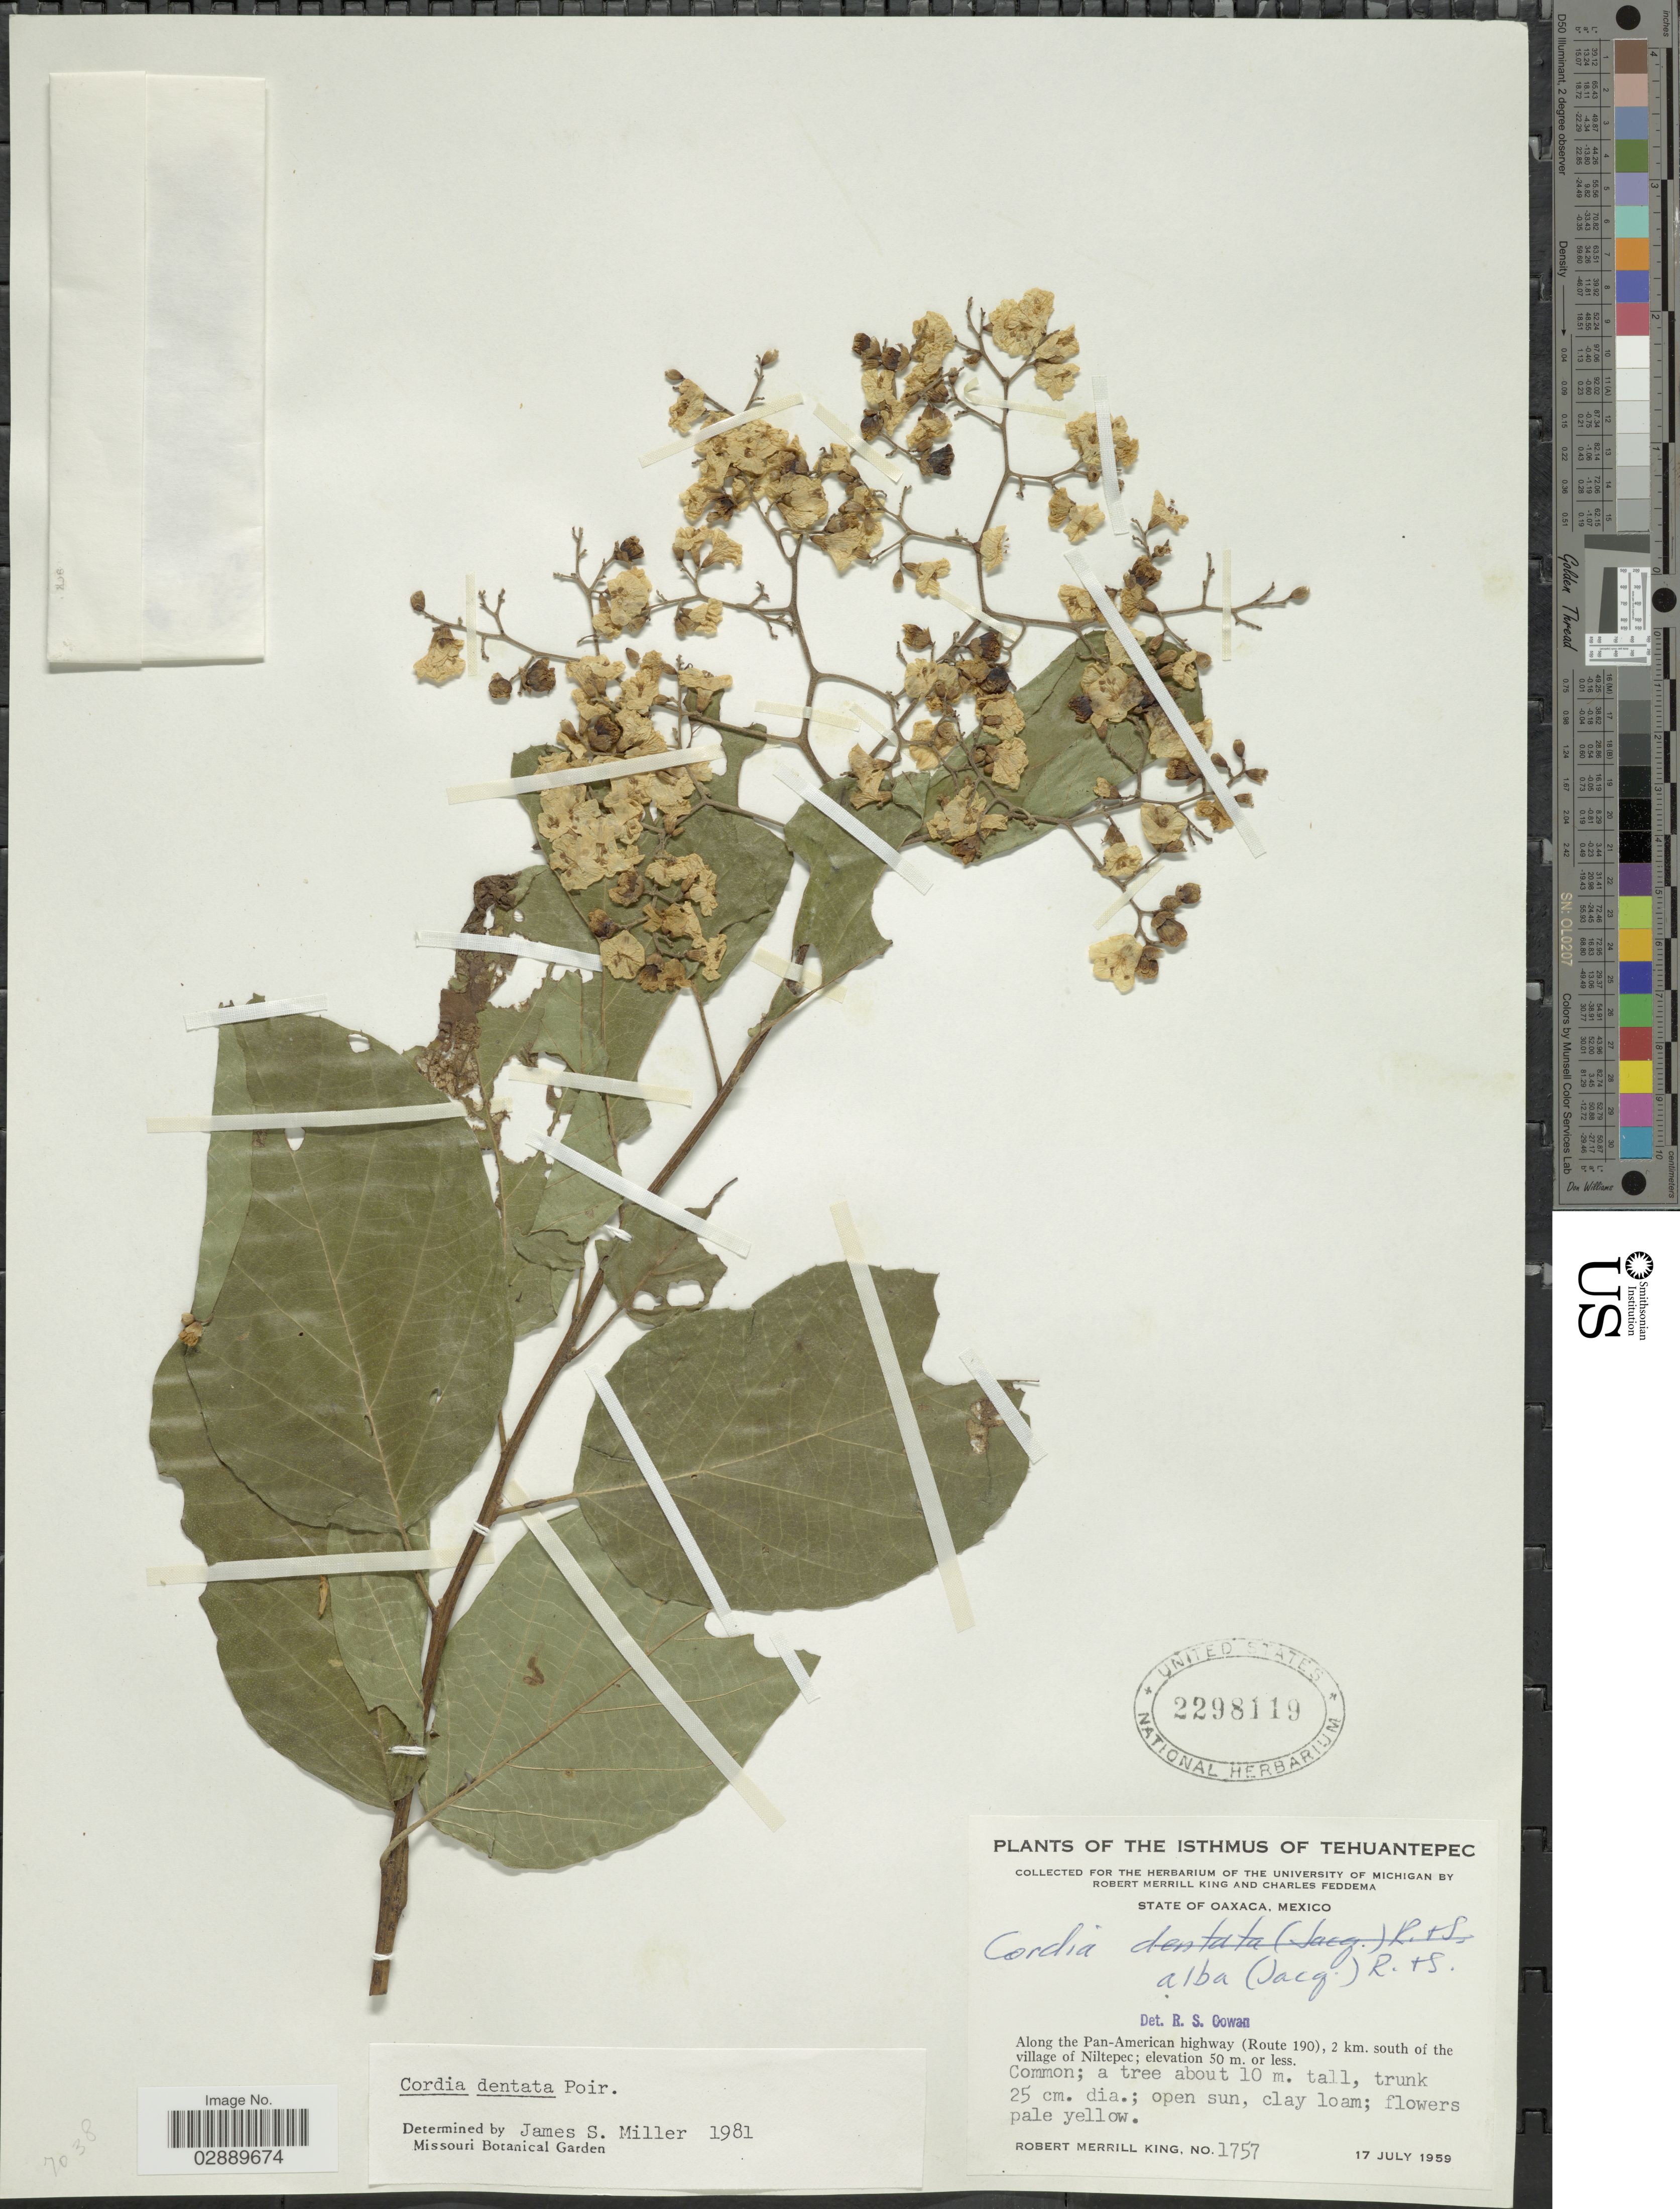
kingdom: Plantae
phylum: Tracheophyta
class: Magnoliopsida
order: Boraginales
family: Cordiaceae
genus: Cordia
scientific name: Cordia dentata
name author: Poir.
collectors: R. M. King & C. Feddema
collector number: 1757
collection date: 1959-07-17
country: Mexico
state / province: Oaxaca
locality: The isthmus of Tehuantepec. Along the Pan-American highway (Route 190), 2 km. south of the village of Niltepec.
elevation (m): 50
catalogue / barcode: US 2298119